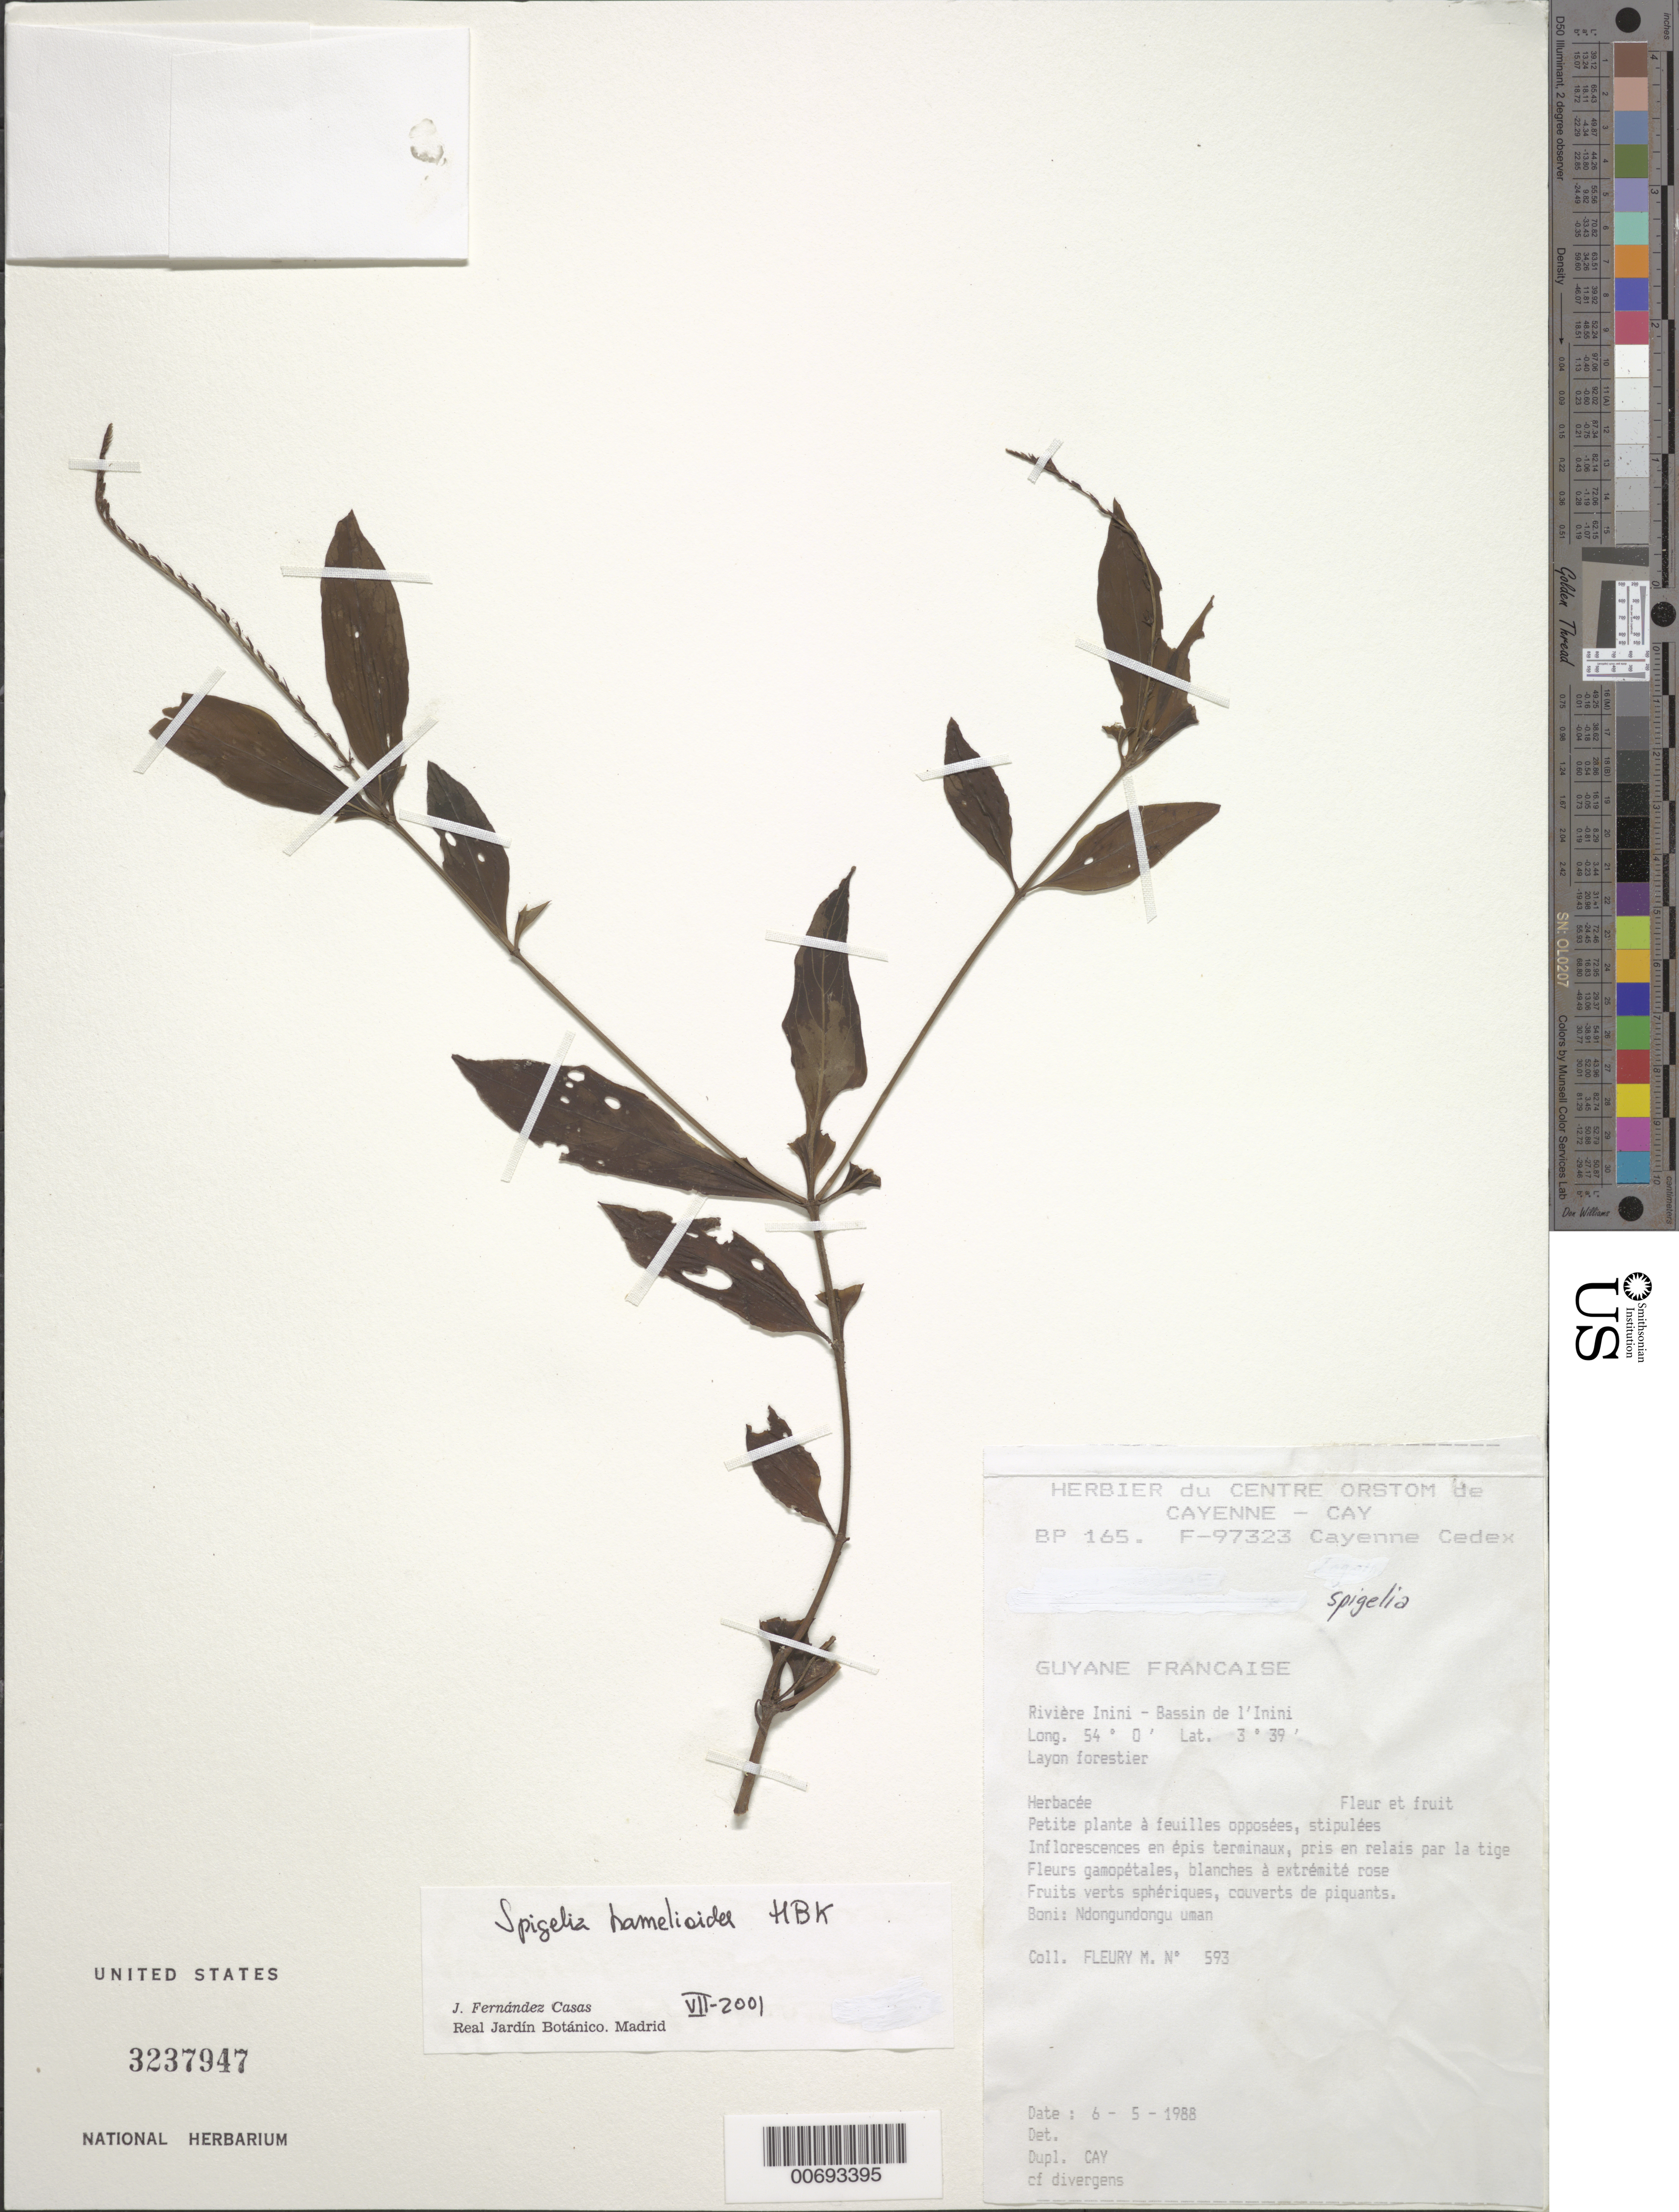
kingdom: Plantae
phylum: Tracheophyta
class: Magnoliopsida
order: Gentianales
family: Loganiaceae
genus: Spigelia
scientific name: Spigelia hamelioides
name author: Kunth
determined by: Fernández Casas, F. J.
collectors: M. Fleury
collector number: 593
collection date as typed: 6-May-88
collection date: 1988-05-06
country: French Guiana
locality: Rivière Inini - Bassin de l'Inini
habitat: Forest trail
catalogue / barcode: US 3237947